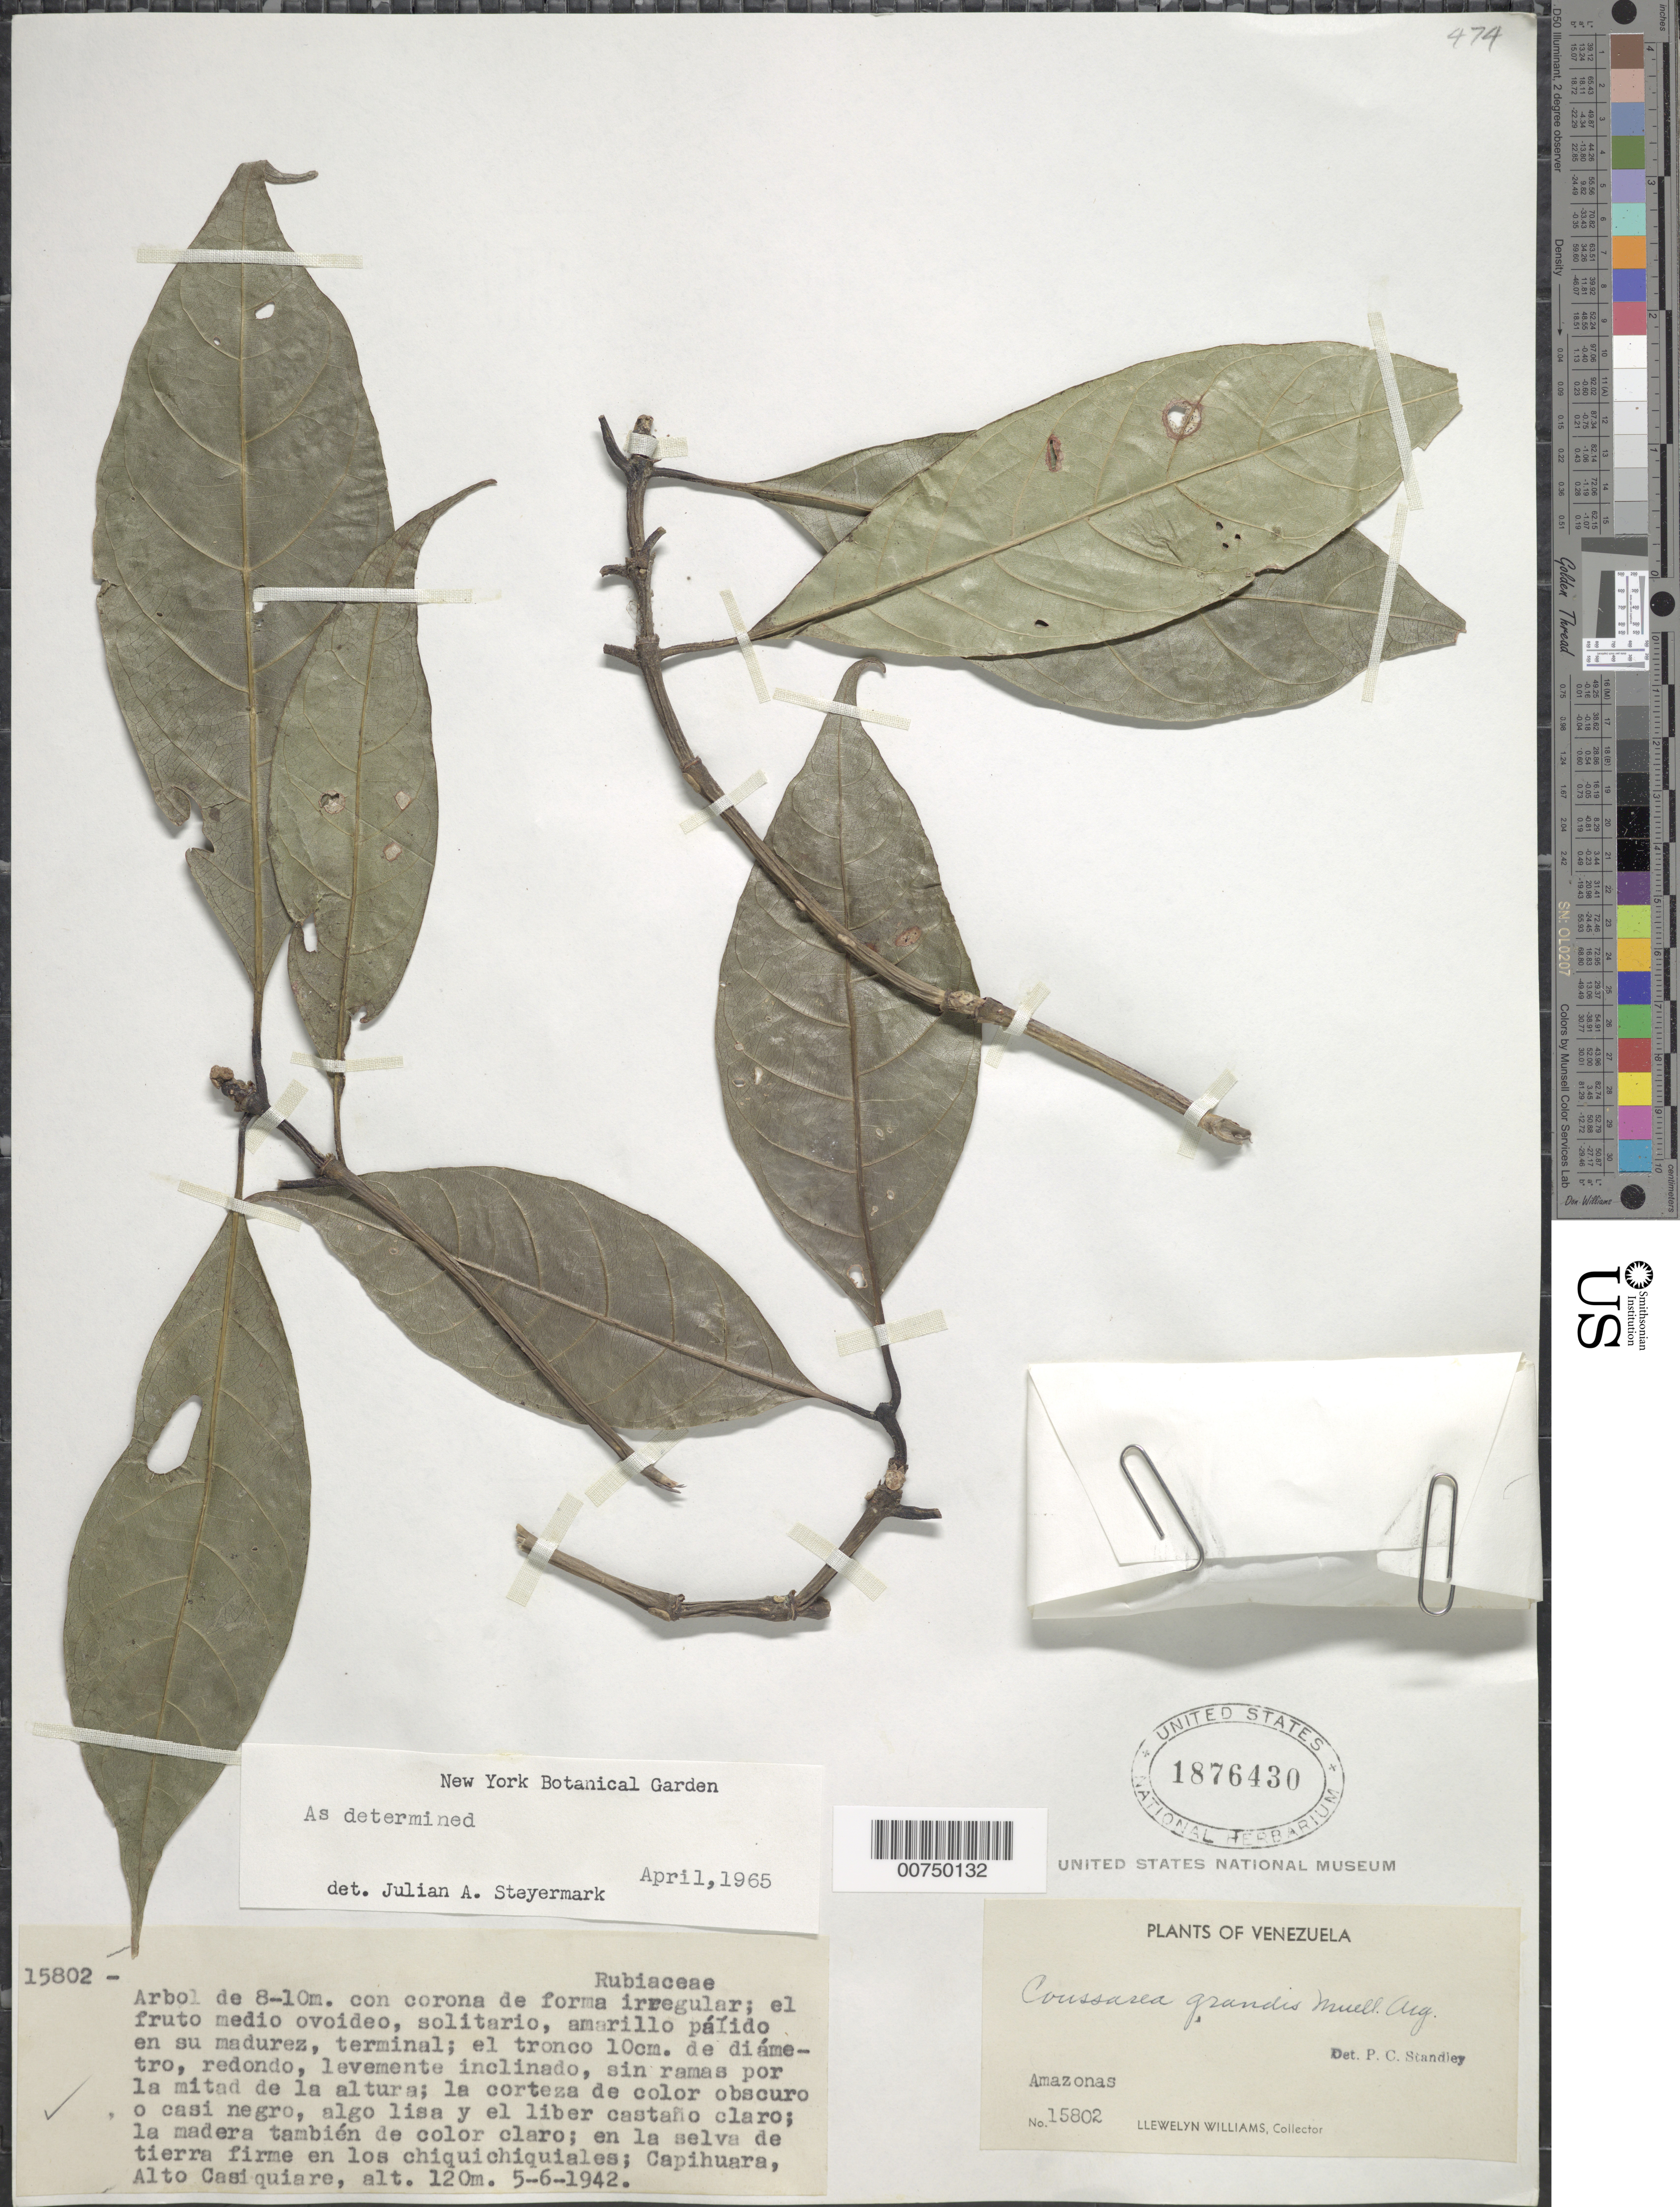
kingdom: Plantae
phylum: Tracheophyta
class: Magnoliopsida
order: Gentianales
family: Rubiaceae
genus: Coussarea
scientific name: Coussarea grandis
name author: Müll. Arg.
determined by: Steyermark, Julian A., (VEN)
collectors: Ll. Williams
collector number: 15802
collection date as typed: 5-Jun-42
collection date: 1942-06-05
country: Venezuela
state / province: Amazonas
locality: Capihuara, Alto Casiquiare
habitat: Selva de tierra firme en los chiquichiquiales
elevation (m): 120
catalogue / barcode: US 1876430